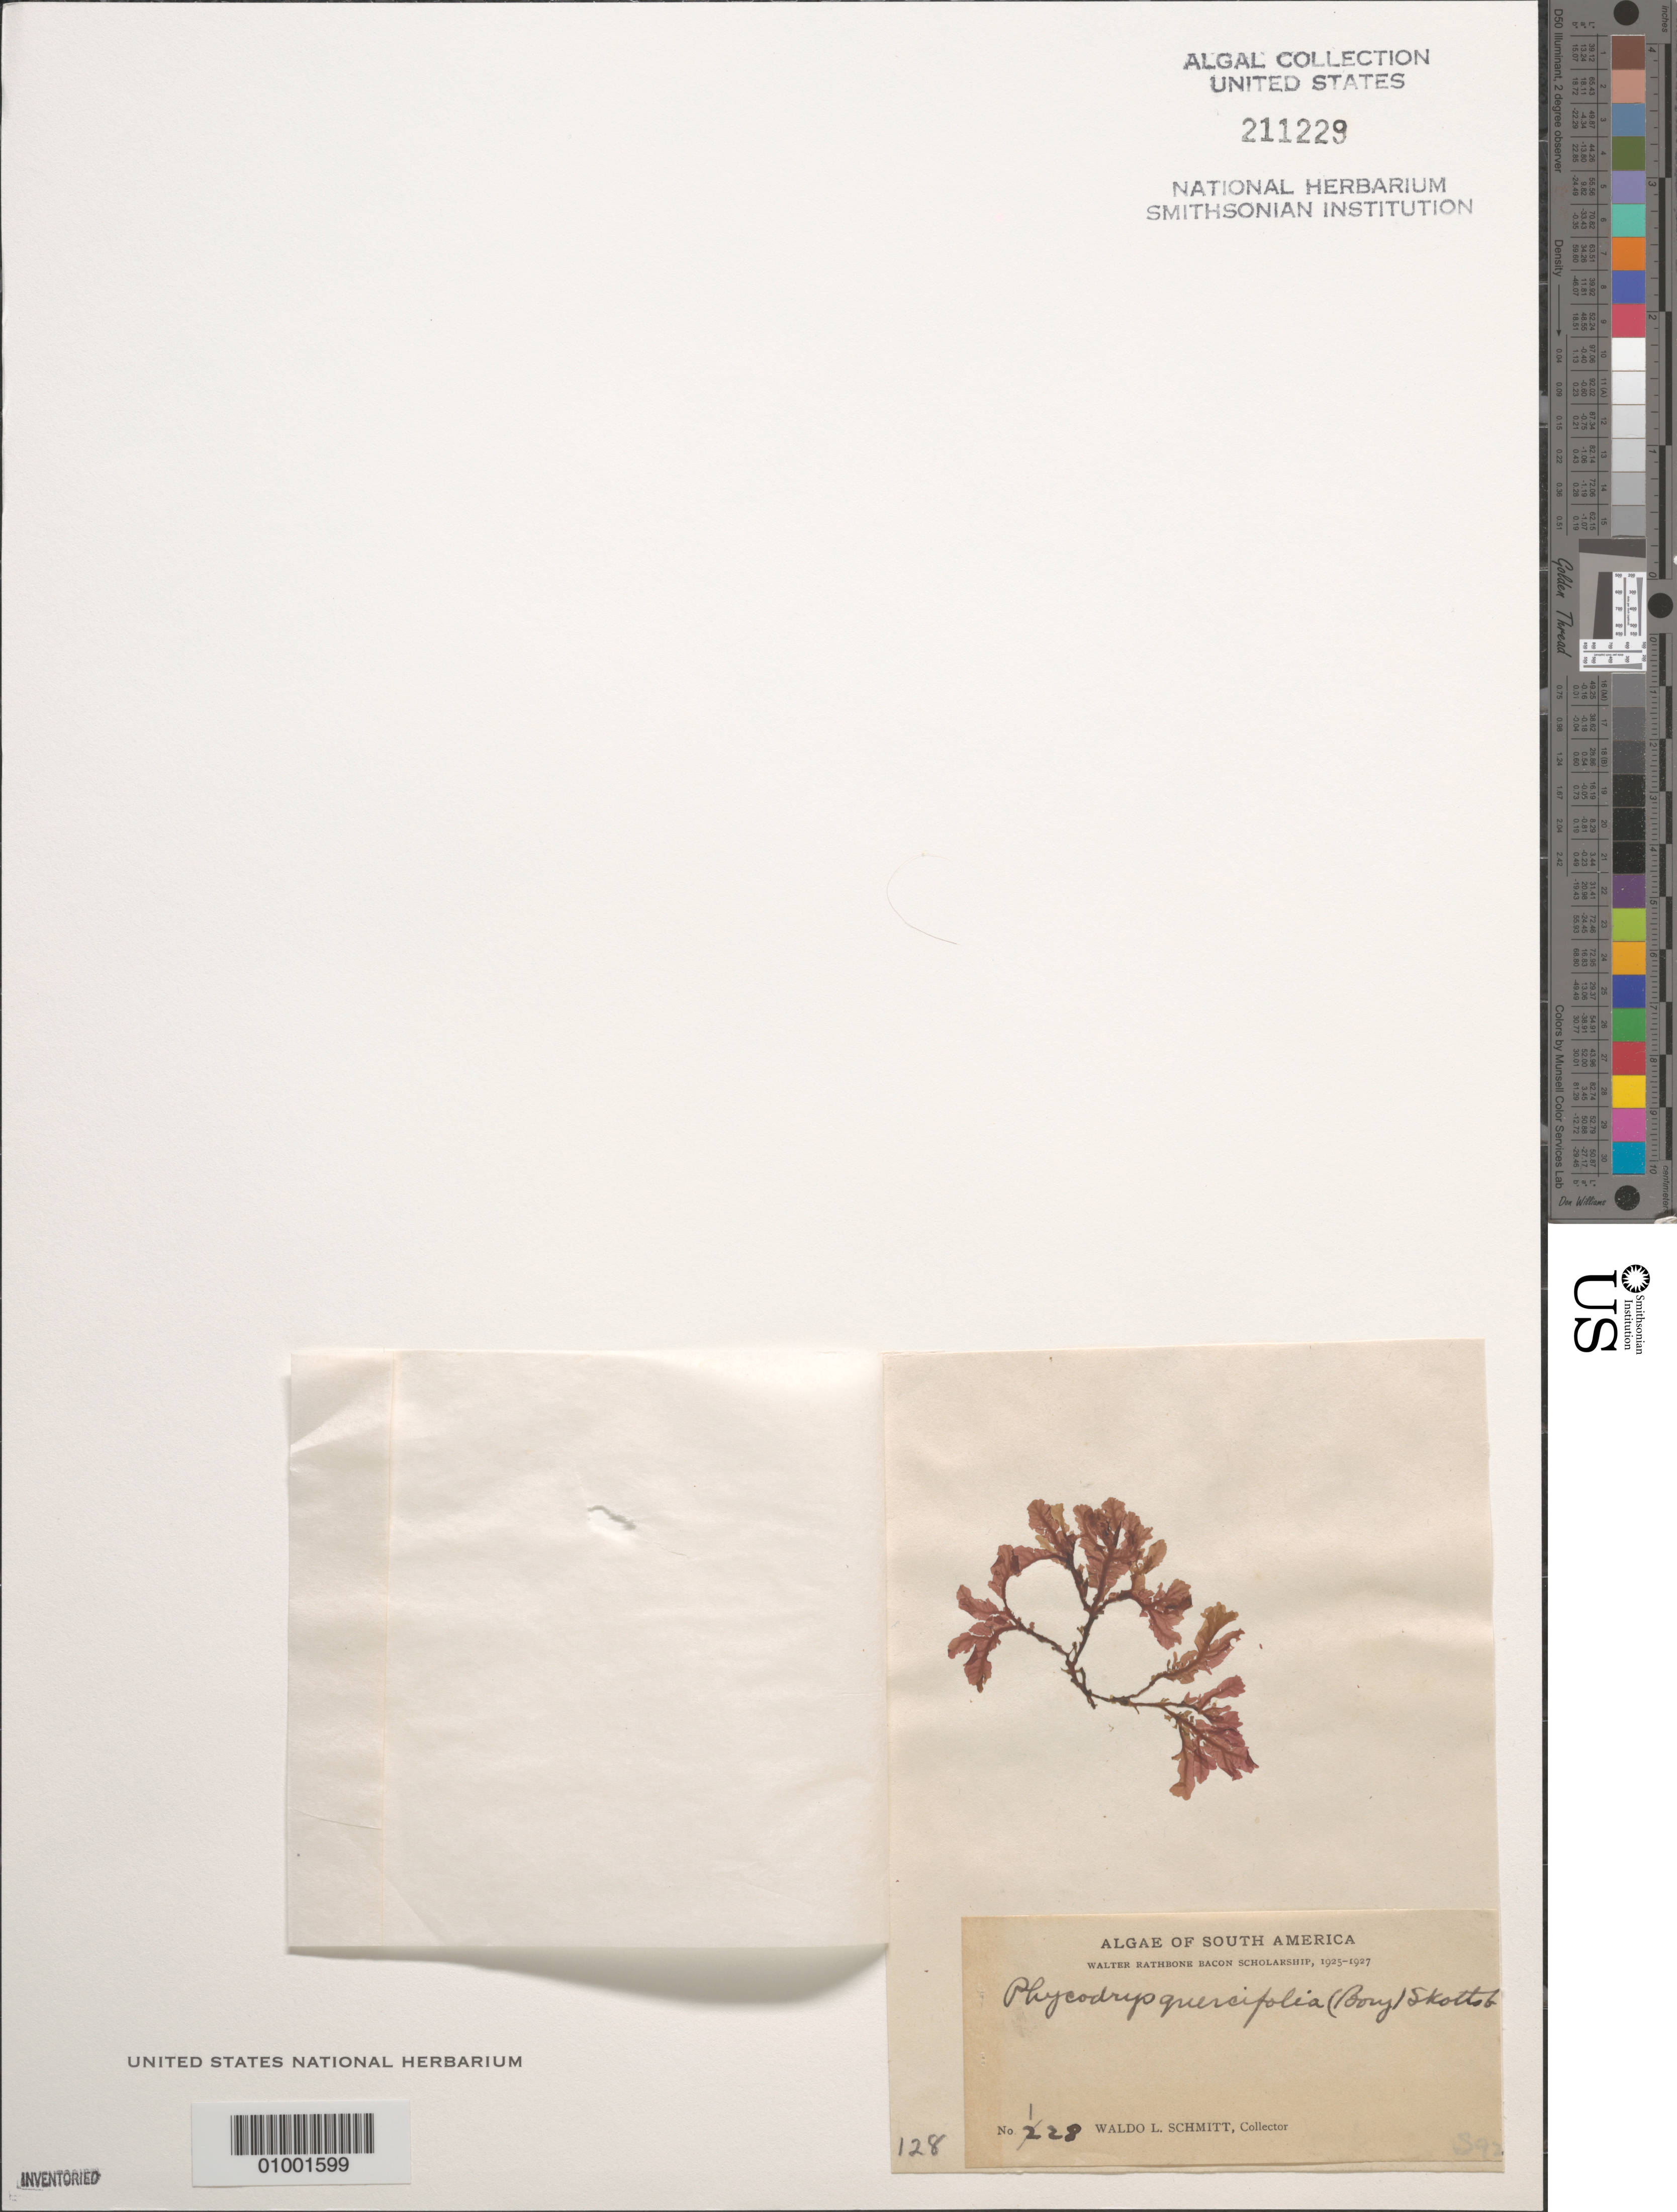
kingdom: Plantae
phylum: Rhodophyta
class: Florideophyceae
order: Ceramiales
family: Delesseriaceae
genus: Phycodrys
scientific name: Phycodrys quercifolia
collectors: W. L. Schmitt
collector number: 128 or 228 / S92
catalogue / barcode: US 211229